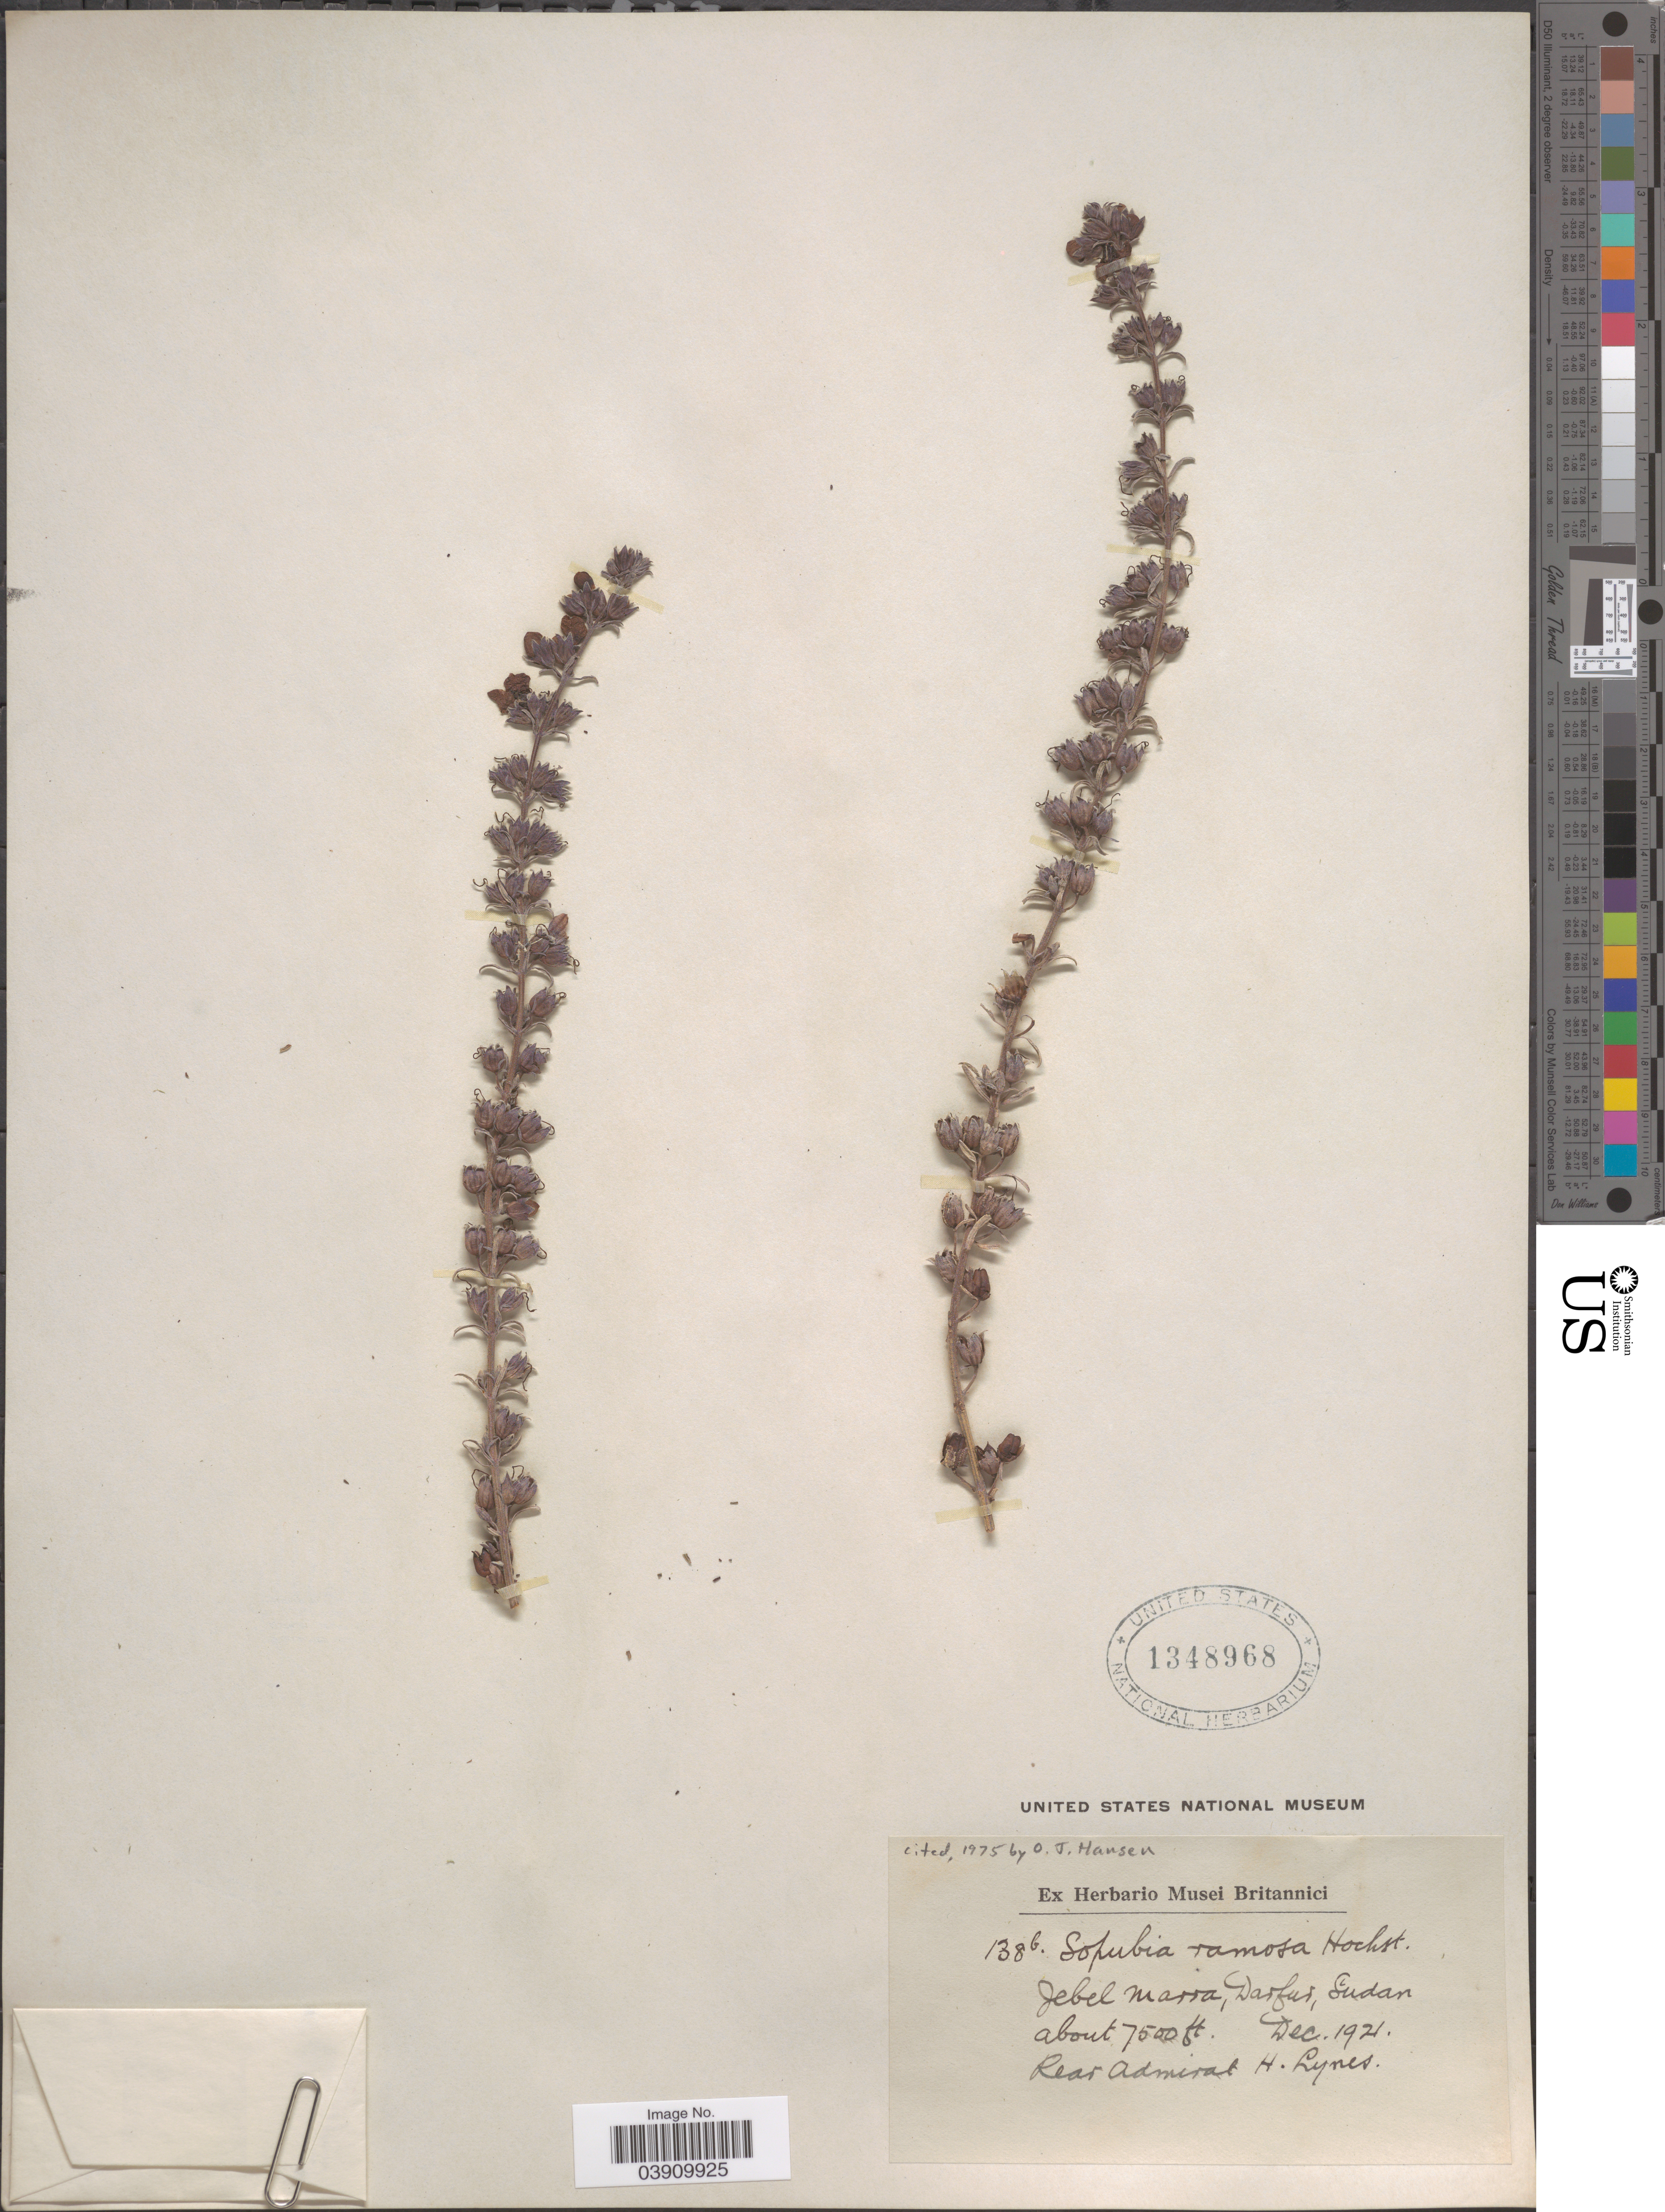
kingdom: Plantae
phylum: Tracheophyta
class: Magnoliopsida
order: Lamiales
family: Orobanchaceae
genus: Sopubia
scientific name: Sopubia ramosa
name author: (Hochst.) Hochst.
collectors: H. Lynes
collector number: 138b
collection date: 1921-12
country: Sudan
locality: Jebel Marra, Darfur.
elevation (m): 2286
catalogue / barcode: US 1348968